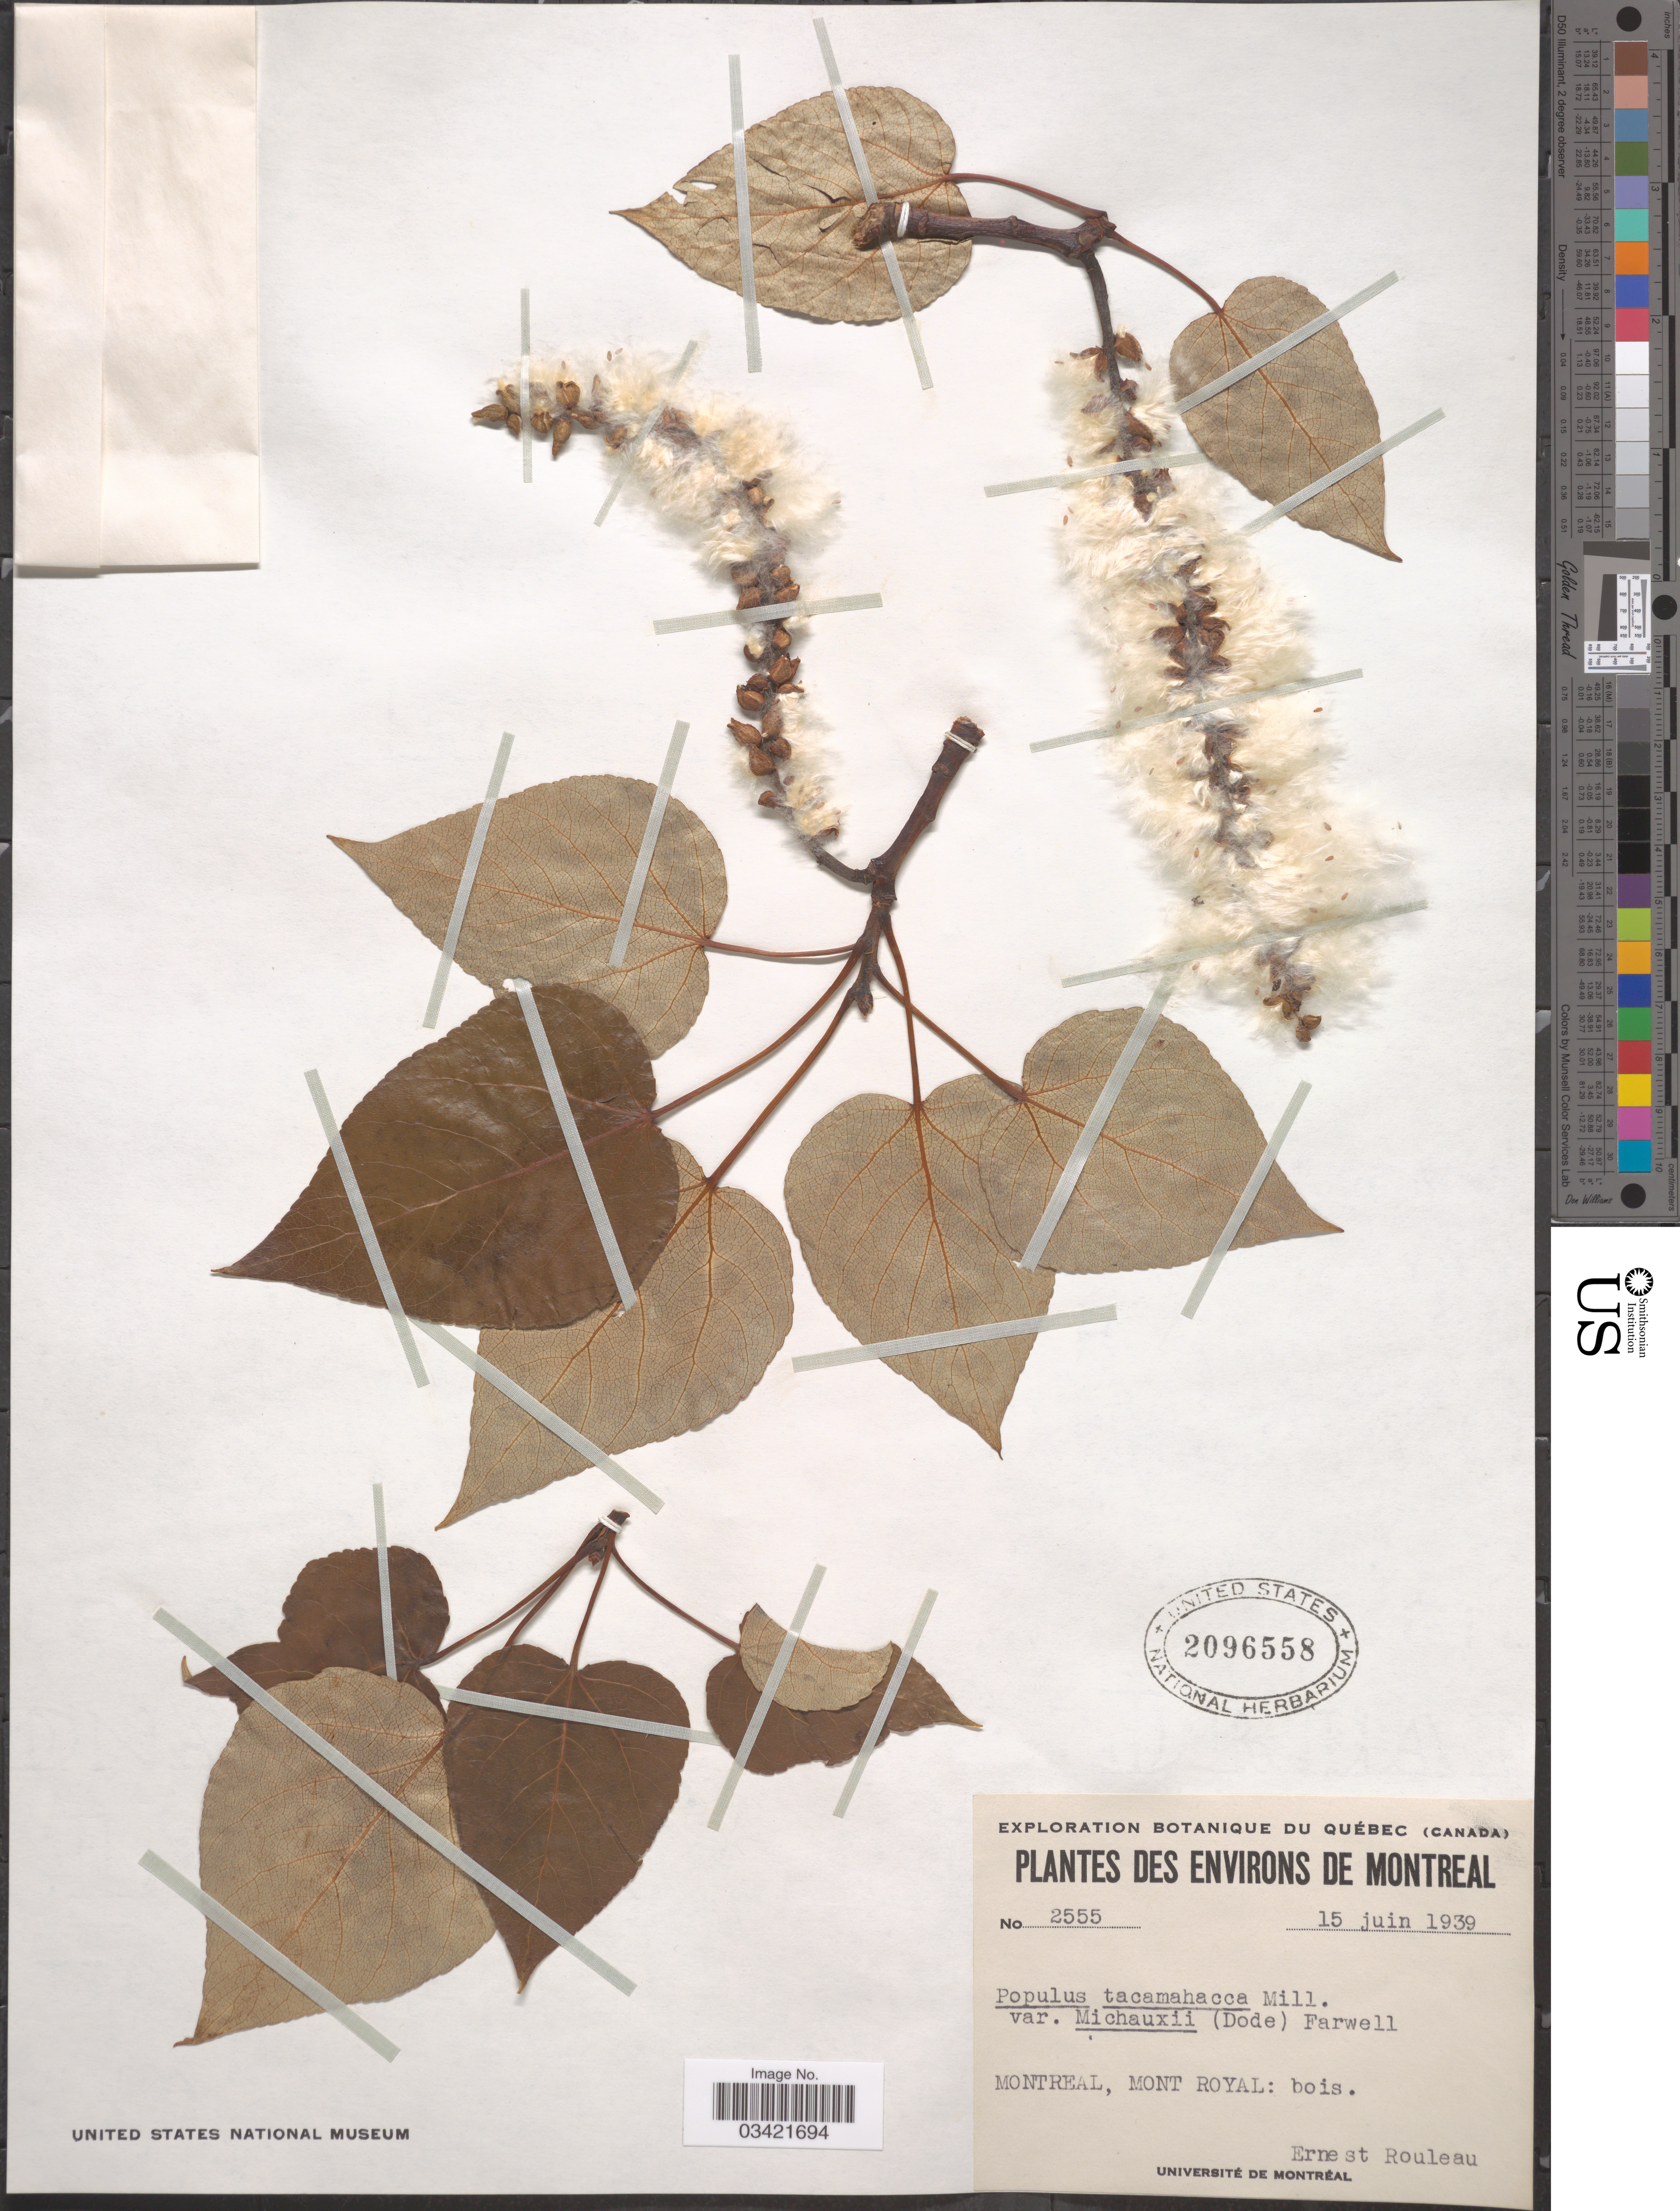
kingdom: Plantae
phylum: Tracheophyta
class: Magnoliopsida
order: Malpighiales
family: Salicaceae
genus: Populus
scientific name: Populus balsamifera var. subcordata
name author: Hyl.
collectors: E. Rouleau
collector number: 2555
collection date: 1939-06-15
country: Canada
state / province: Quebec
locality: Des Environs de Montreal. Mont Royal: bois.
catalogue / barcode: US 2096558